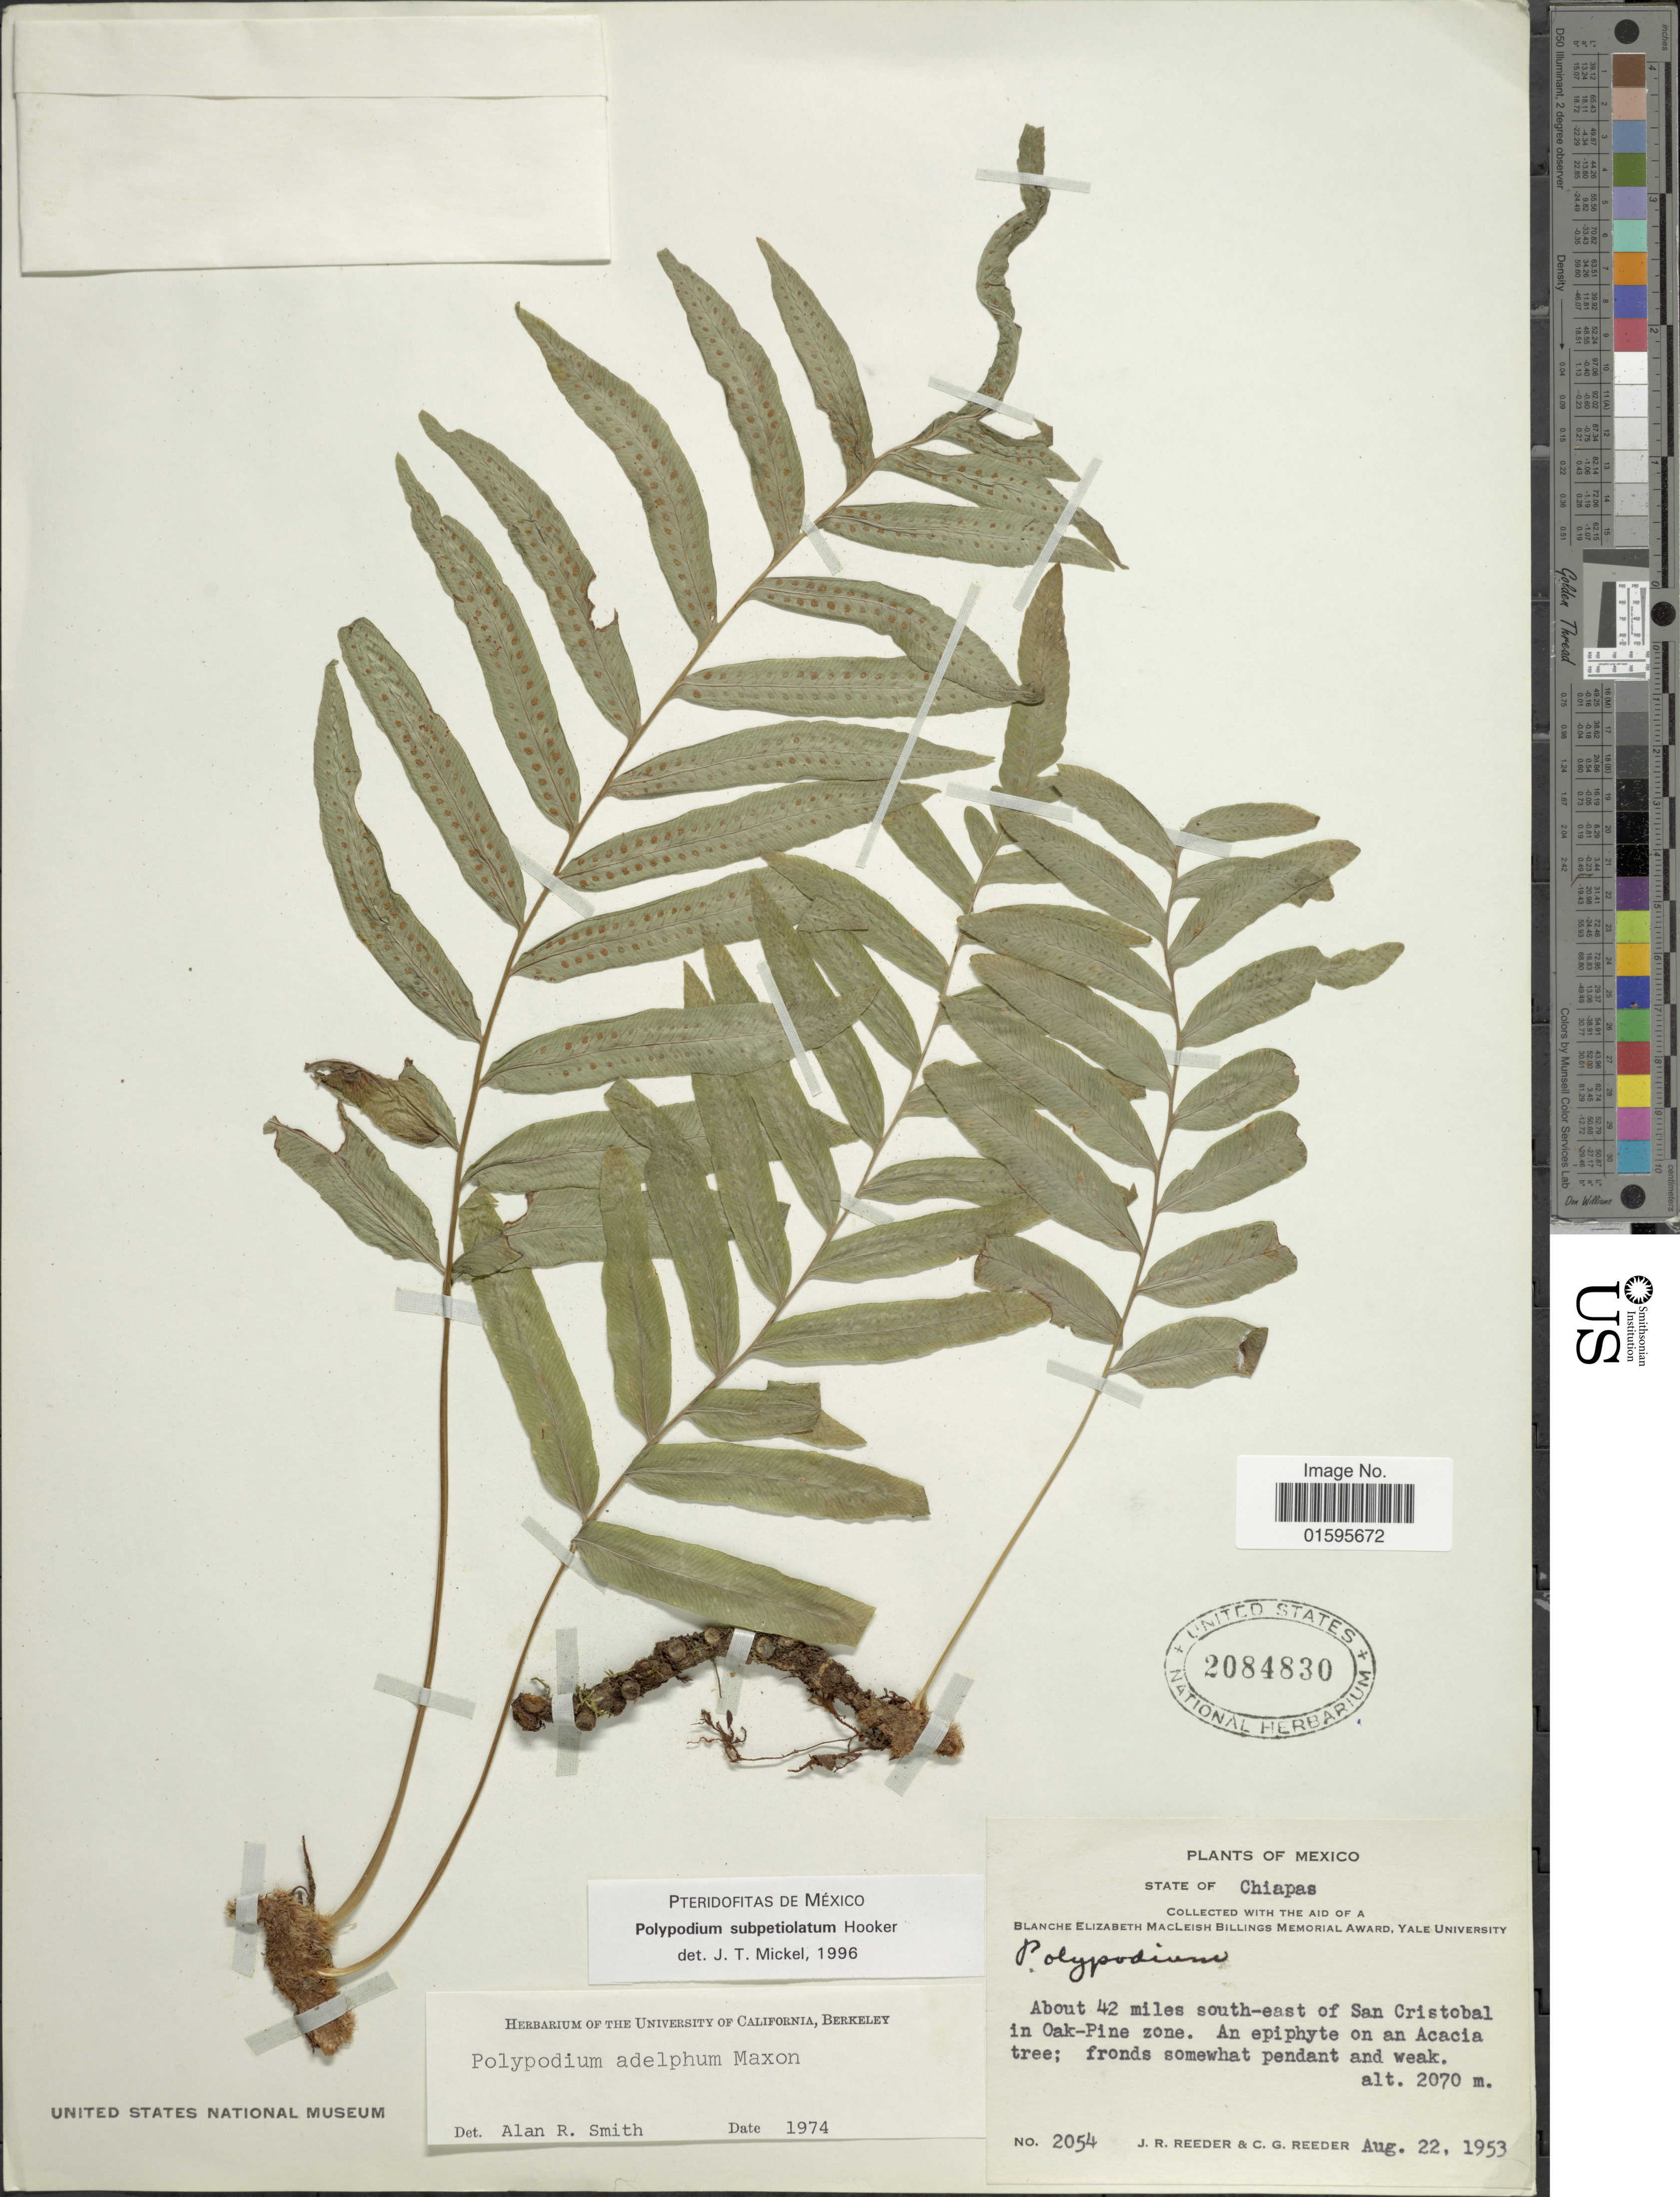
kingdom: Plantae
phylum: Tracheophyta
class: Polypodiopsida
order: Polypodiales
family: Polypodiaceae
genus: Polypodium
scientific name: Polypodium subpetiolatum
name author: Hook.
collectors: J. R. Reeder & C. G. Reeder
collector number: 2054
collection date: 1953-08-22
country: Mexico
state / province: Chiapas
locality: State of Chiapas, bout 42 miles south-east of San Cristobal in Oak-pine zone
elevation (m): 2070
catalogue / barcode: US 2084830